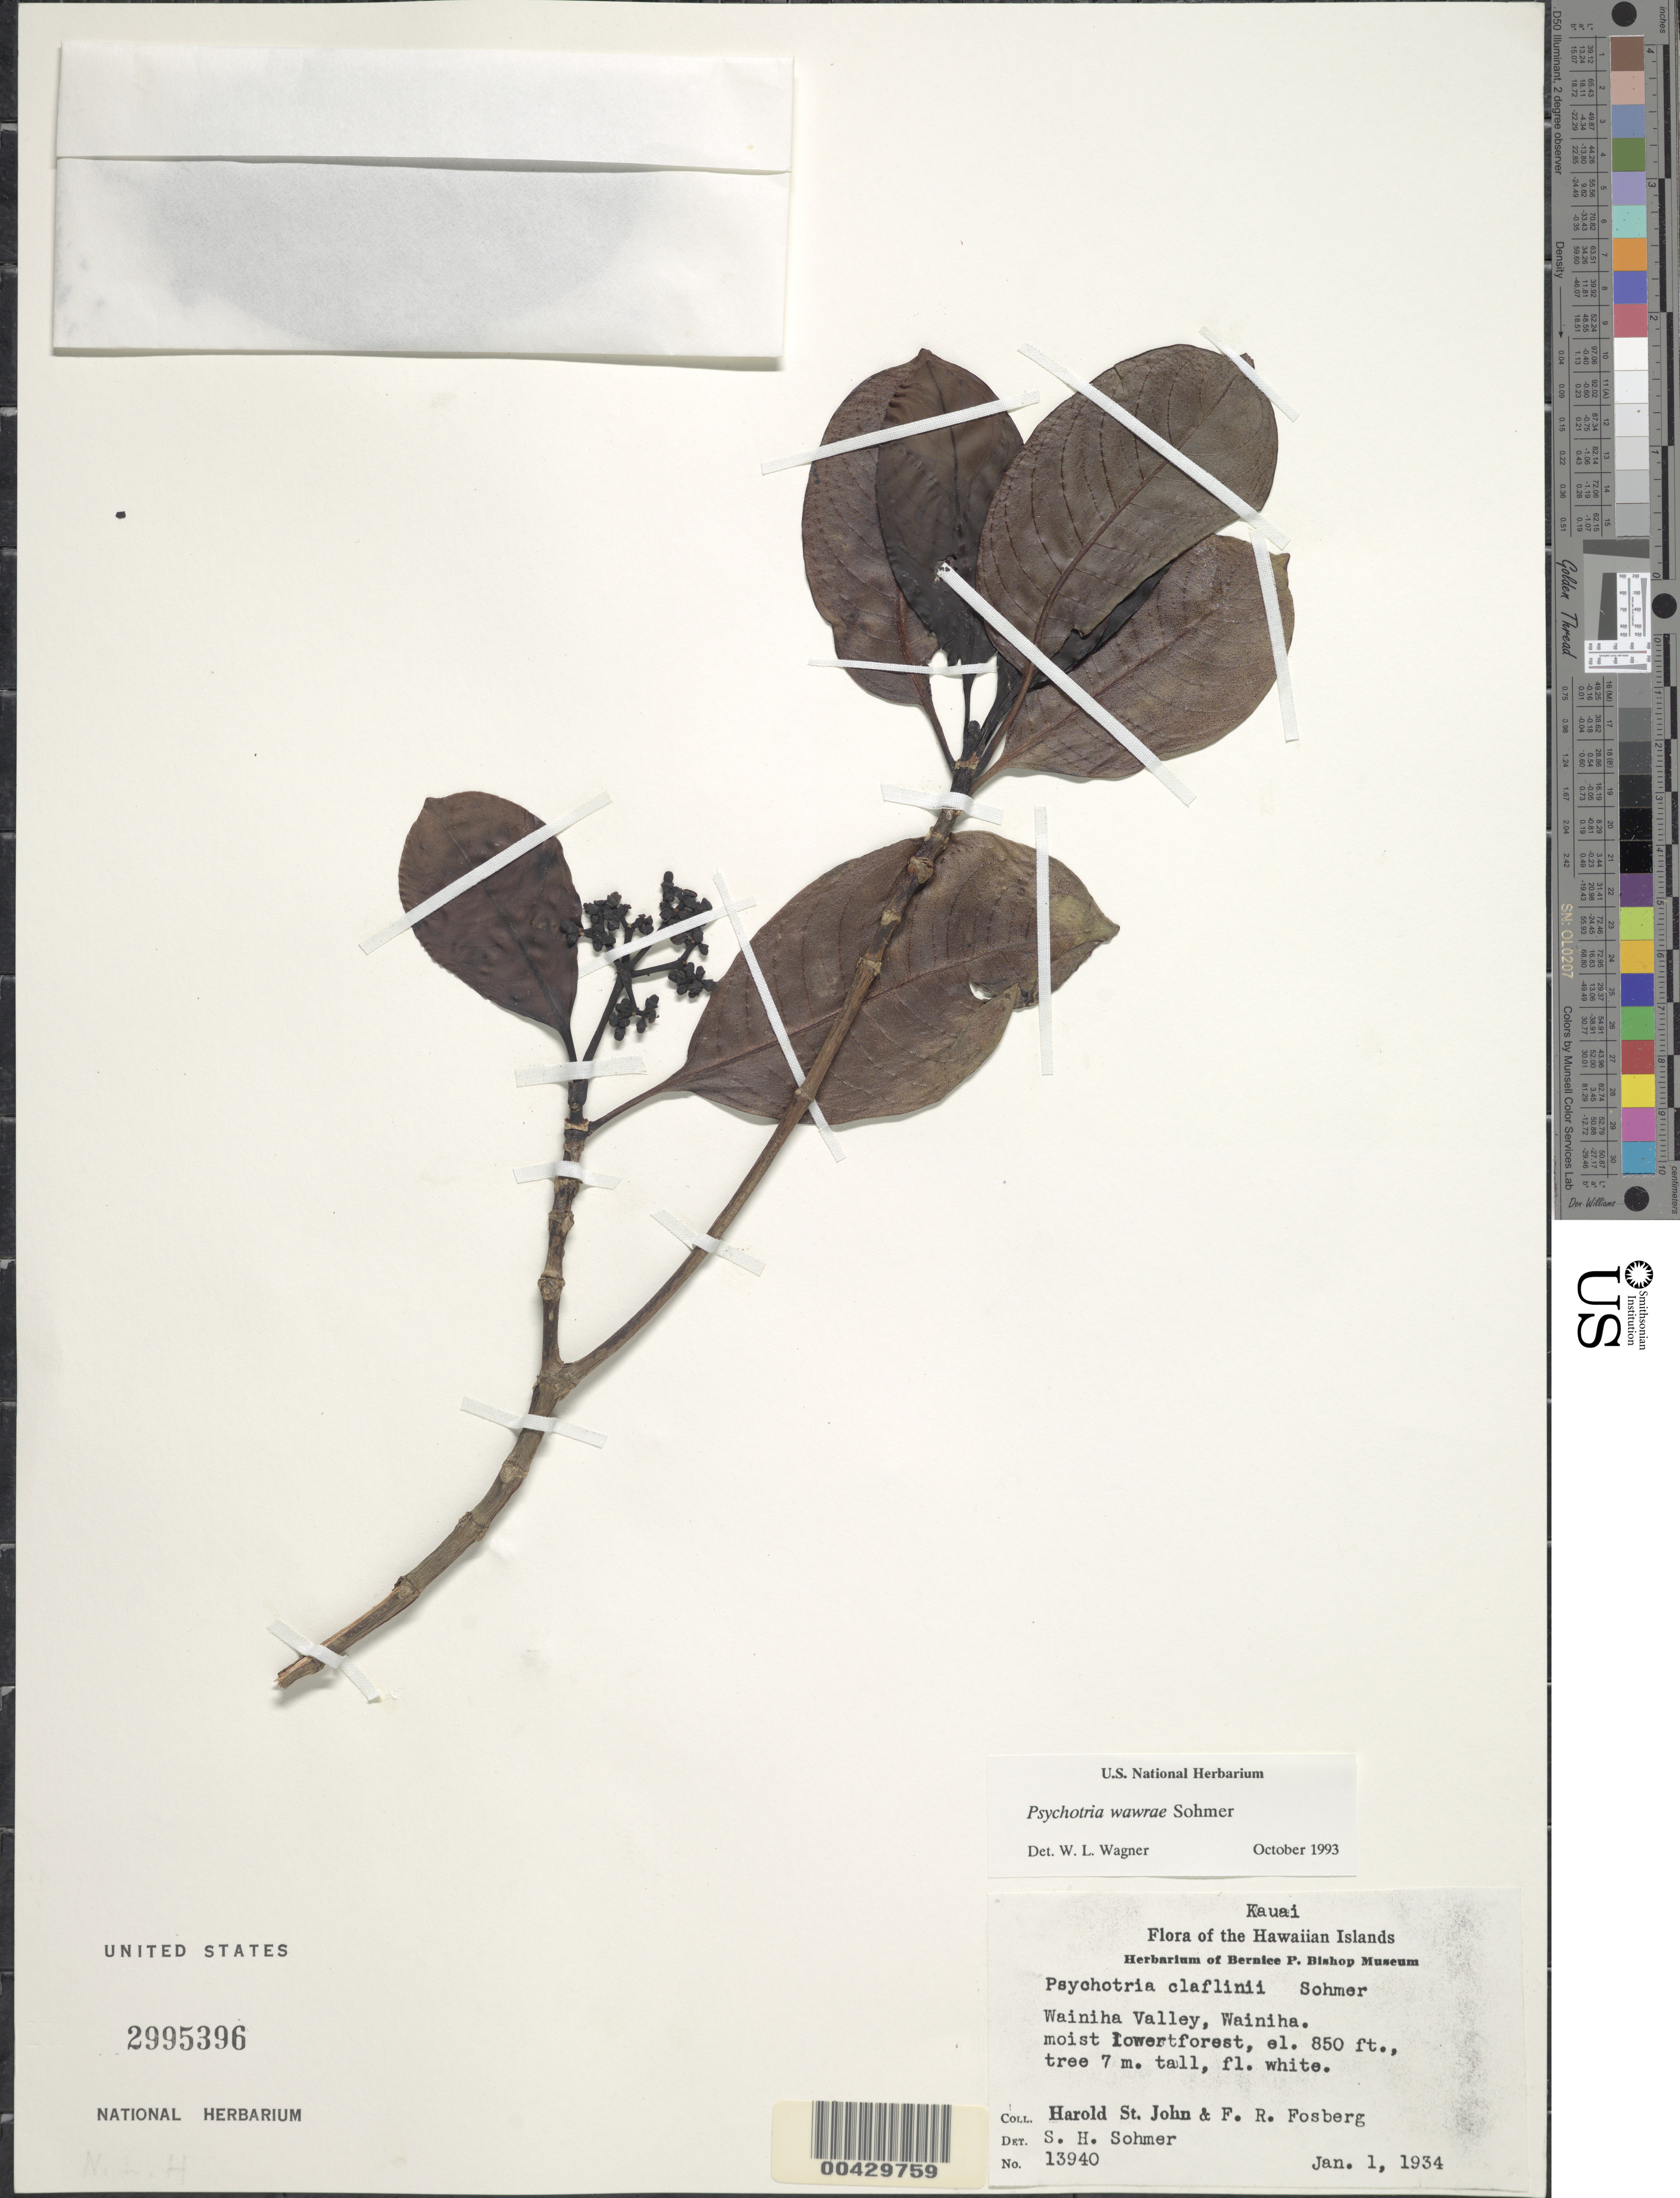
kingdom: Plantae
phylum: Tracheophyta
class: Magnoliopsida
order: Gentianales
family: Rubiaceae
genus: Psychotria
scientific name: Psychotria wawrae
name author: Sohmer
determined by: Wagner, W. L., (BOT), Smithsonian Institution - National Museum of Natural History (UNITED STATES)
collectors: H. St. John & F. R. Fosberg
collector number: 13940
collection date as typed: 1 Jan 1934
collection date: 1934-01-01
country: United States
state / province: Hawaii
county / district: Kauai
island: Kaua'i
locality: Wainiha Valley, Wainiha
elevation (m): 259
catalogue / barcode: US 2995396